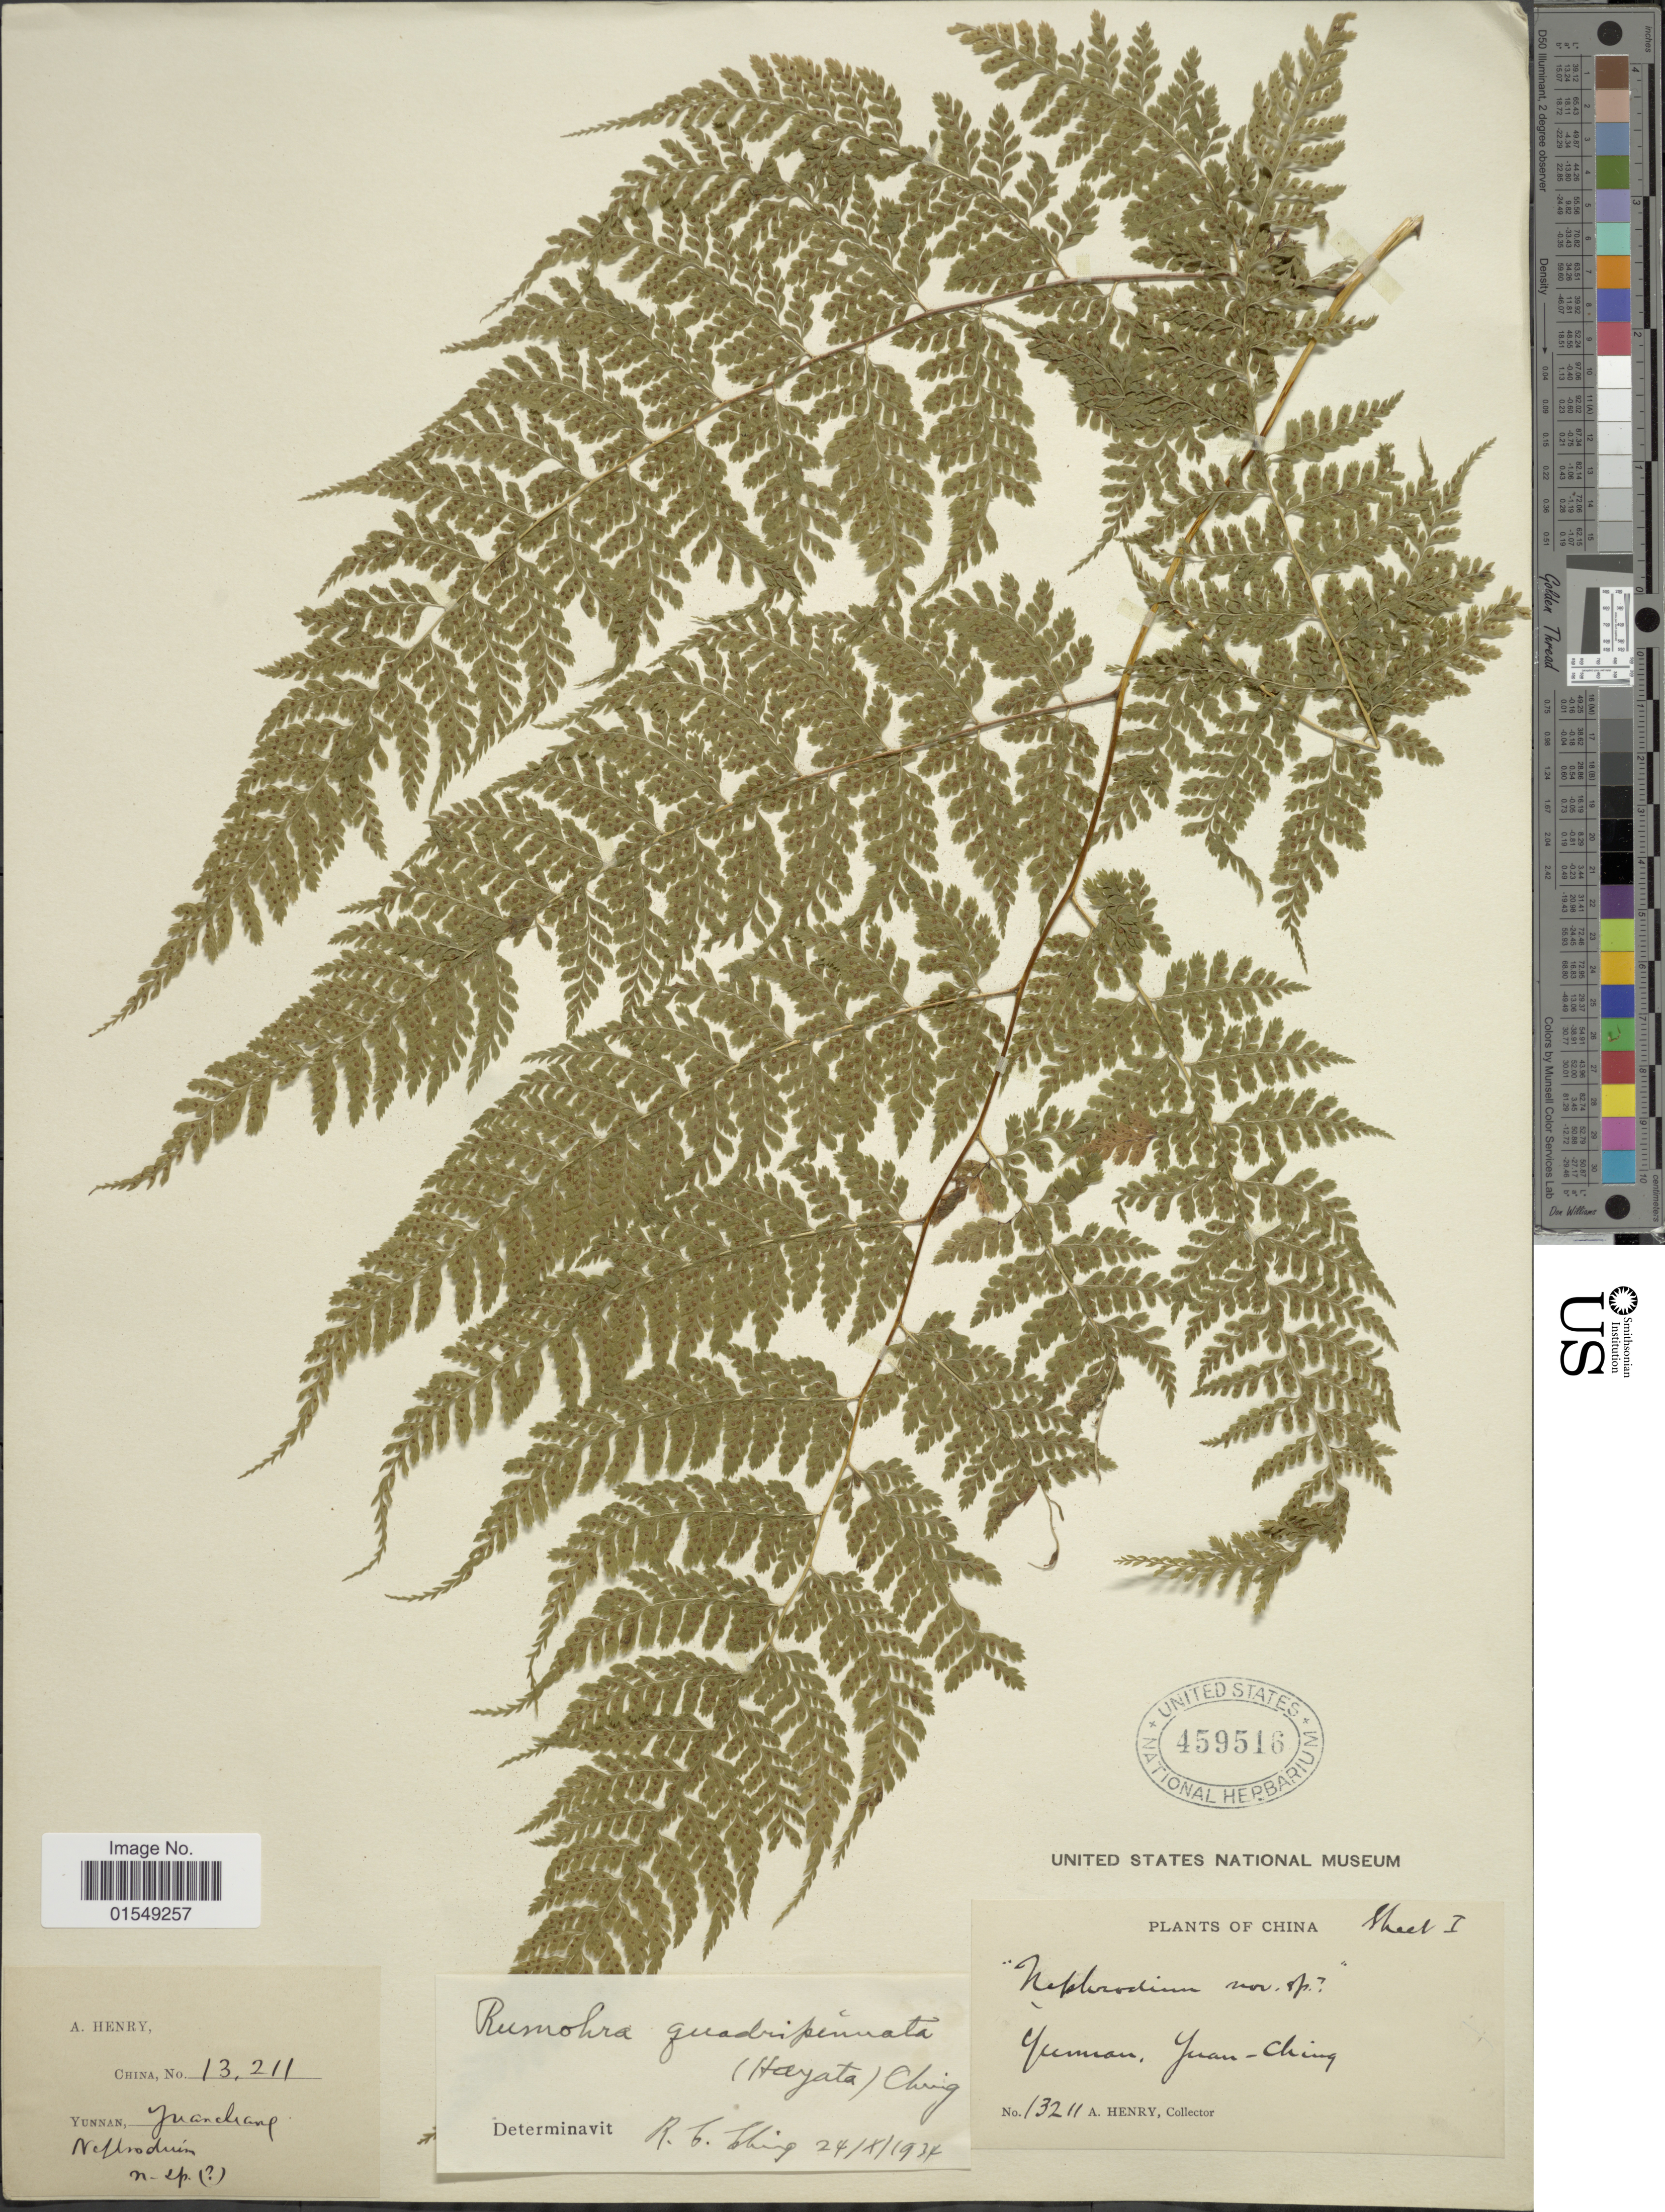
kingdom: Plantae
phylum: Tracheophyta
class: Polypodiopsida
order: Polypodiales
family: Dryopteridaceae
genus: Arachniodes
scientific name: Arachniodes quadripinnata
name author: (Hayata) Seriz.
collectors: A. Henry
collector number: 13211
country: China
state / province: Yunnan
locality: Yunnan, Yuan-Ching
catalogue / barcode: US 459516